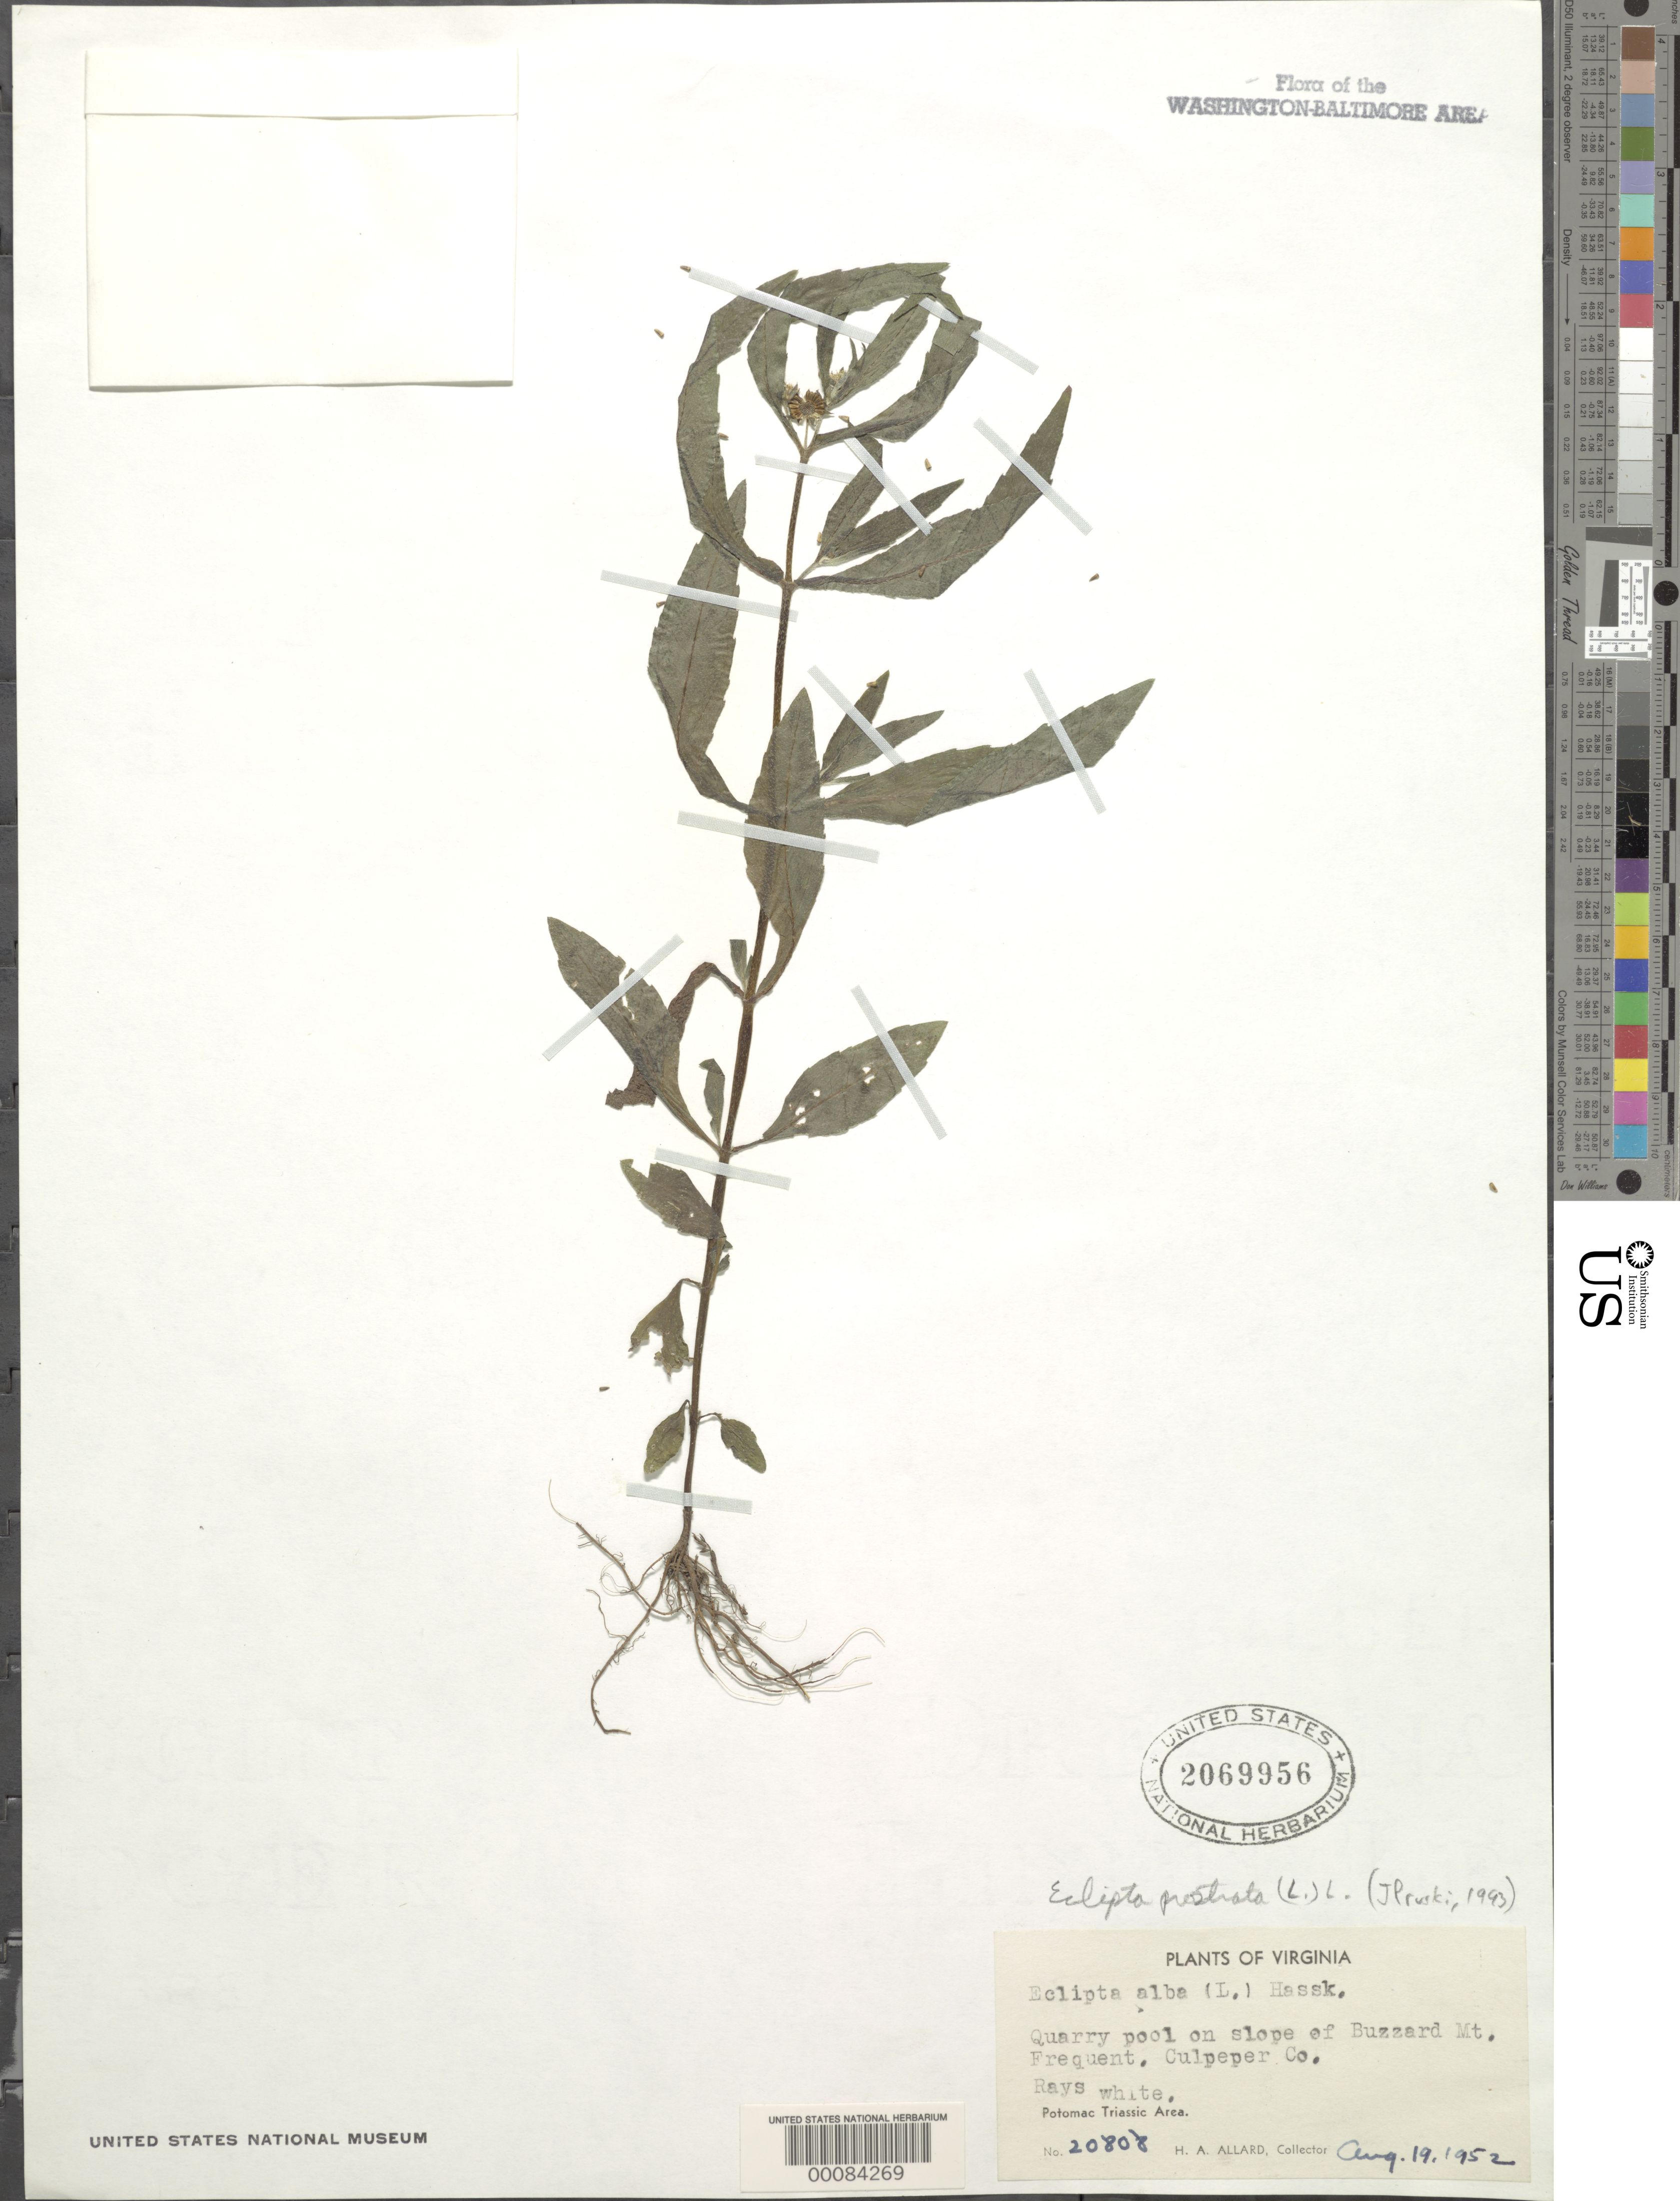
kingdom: Plantae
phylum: Tracheophyta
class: Magnoliopsida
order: Asterales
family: Asteraceae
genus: Eclipta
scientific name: Eclipta prostrata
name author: (L.) L.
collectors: H. A. Allard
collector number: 20808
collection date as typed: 19 Aug 1952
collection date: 1952-08-19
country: United States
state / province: Virginia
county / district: Culpeper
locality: Buzzard Mountain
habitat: Quarry pool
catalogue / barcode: US 2069956